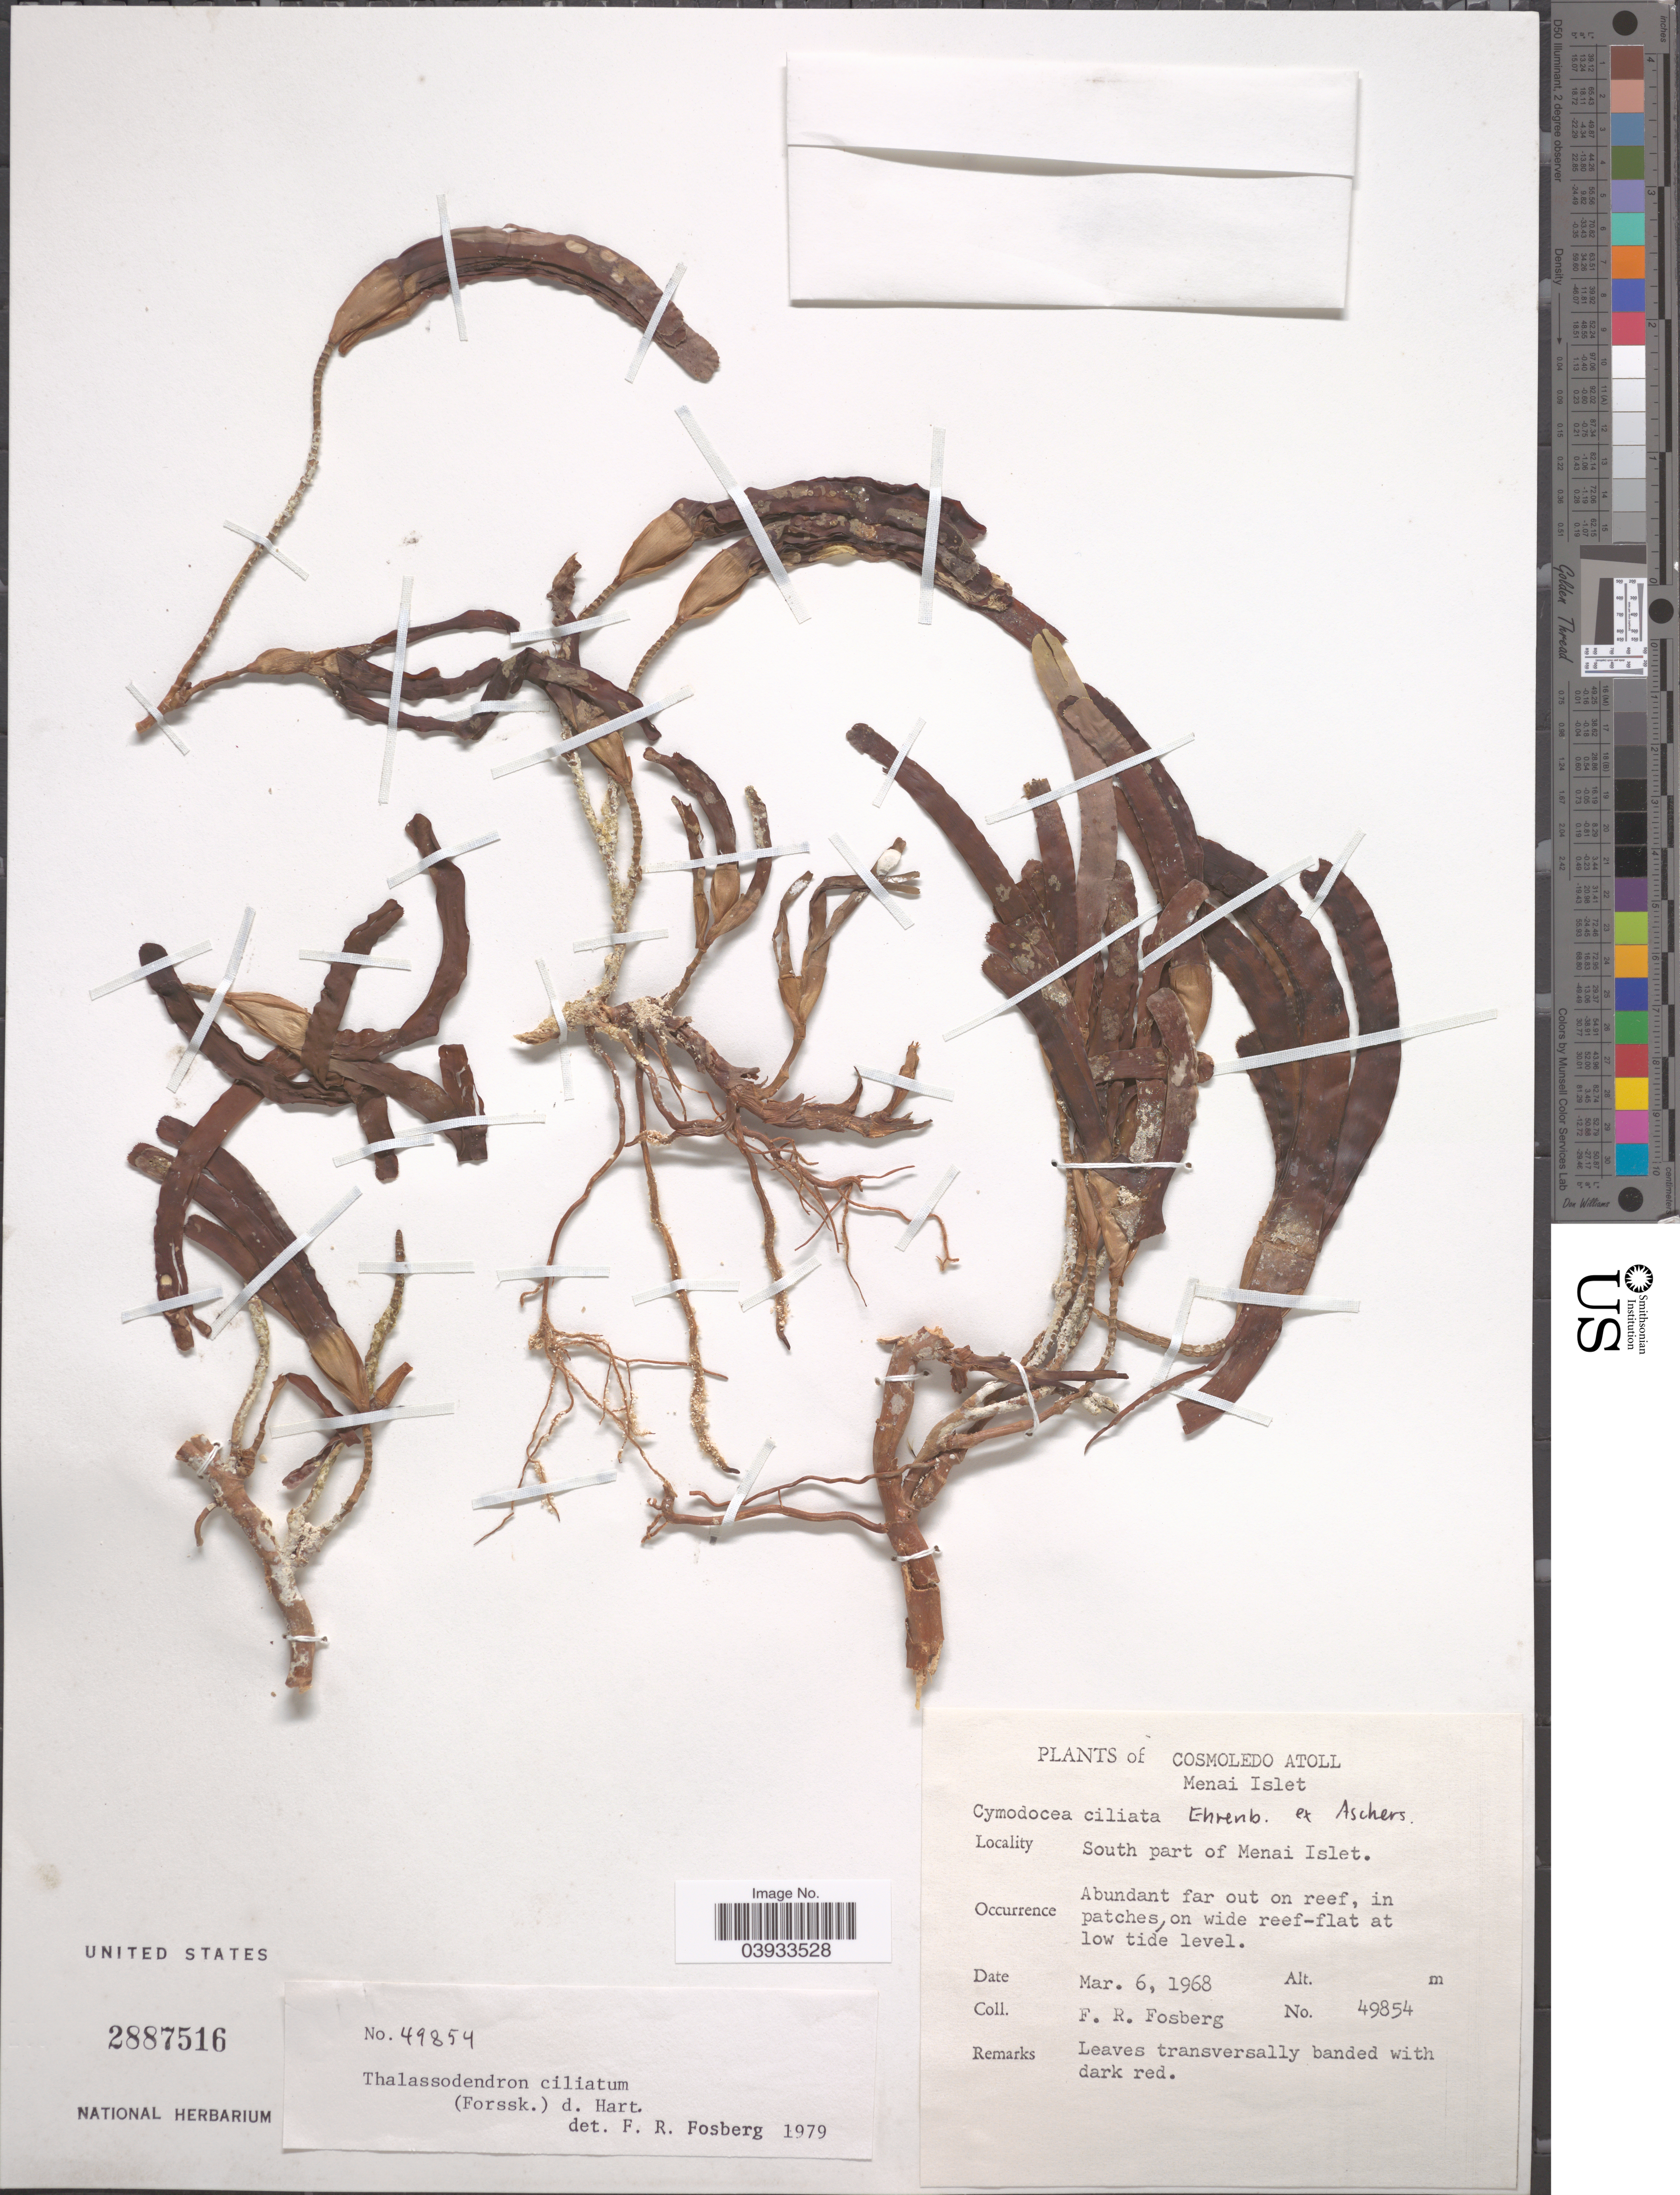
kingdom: Plantae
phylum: Tracheophyta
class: Liliopsida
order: Alismatales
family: Cymodoceaceae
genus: Thalassodendron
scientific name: Thalassodendron ciliatum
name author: (Forssk.) Hartog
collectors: F. R. Fosberg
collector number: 49854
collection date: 1968-03-06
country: Seychelles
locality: Cosmoledo Atoll. Menai Islet. South part of Menai Islet.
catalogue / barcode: US 2887516